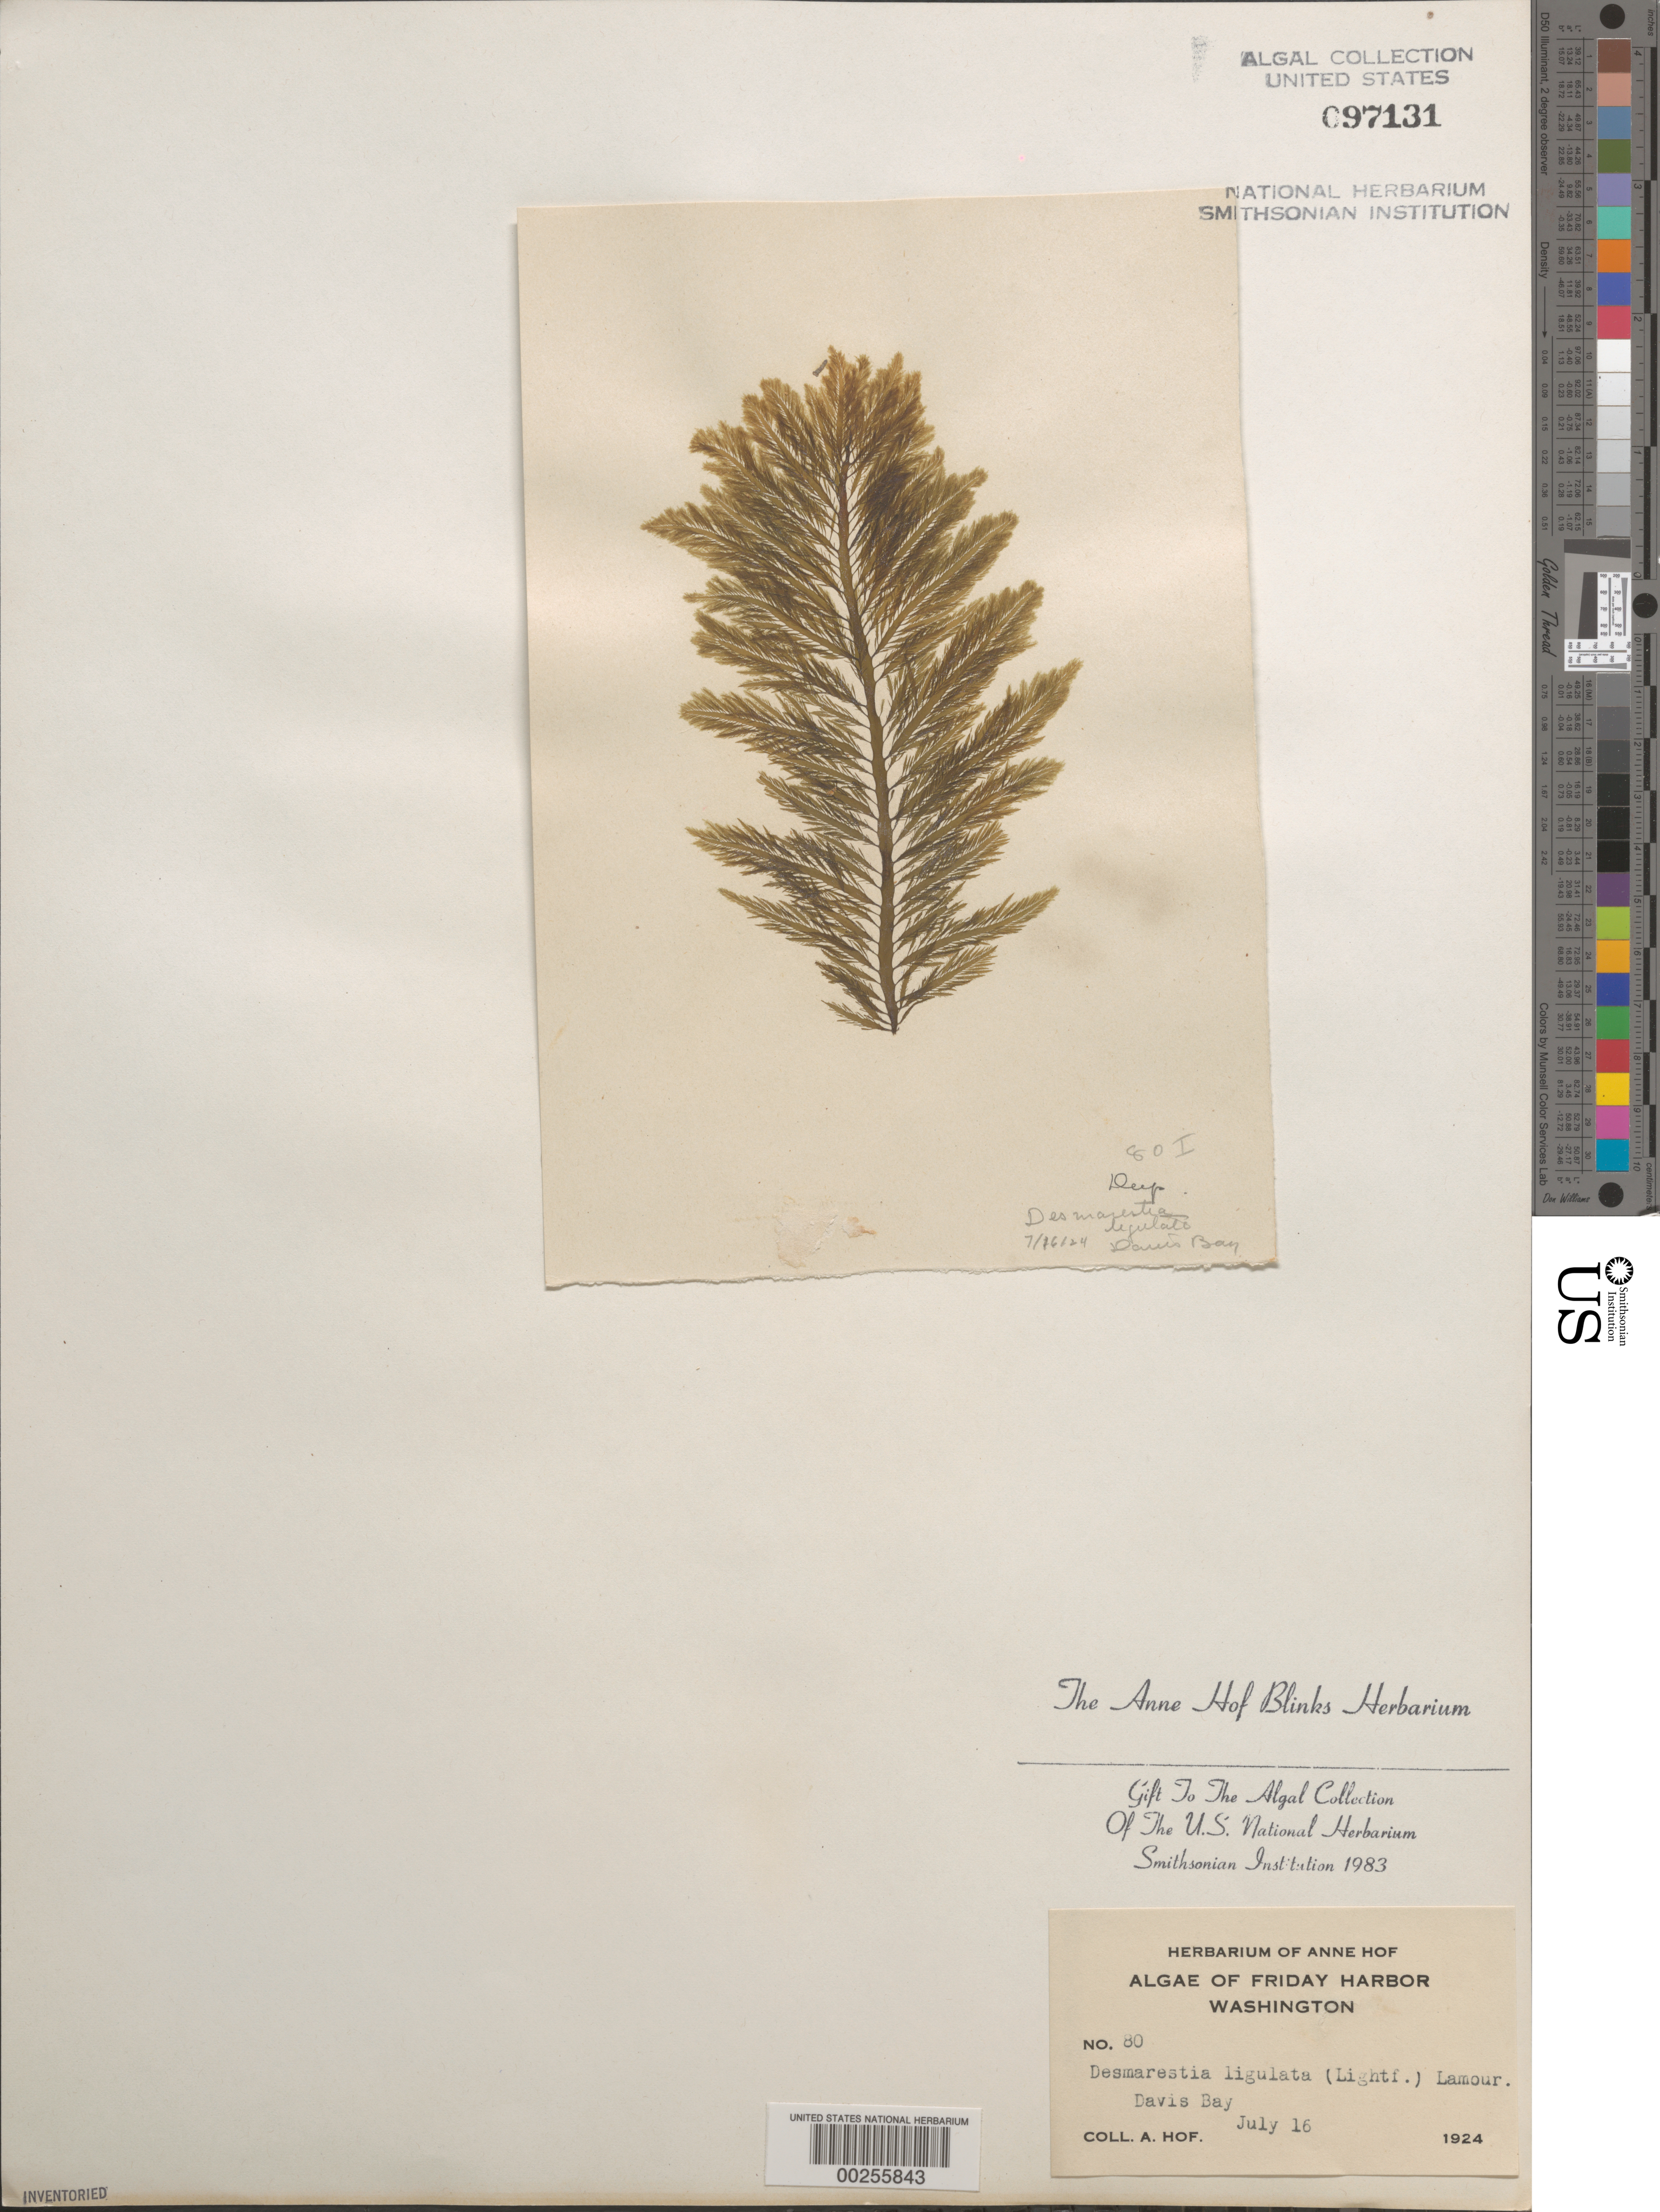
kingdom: Chromista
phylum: Ochrophyta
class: Phaeophyceae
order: Desmarestiales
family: Desmarestiaceae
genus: Desmarestia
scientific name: Desmarestia ligulata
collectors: A. Blinks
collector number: AHB 80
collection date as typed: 16 Jul 1924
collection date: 1924-07-16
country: United States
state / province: Washington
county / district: San Juan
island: San Juan Island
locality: Davis Bay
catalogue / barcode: US 97131